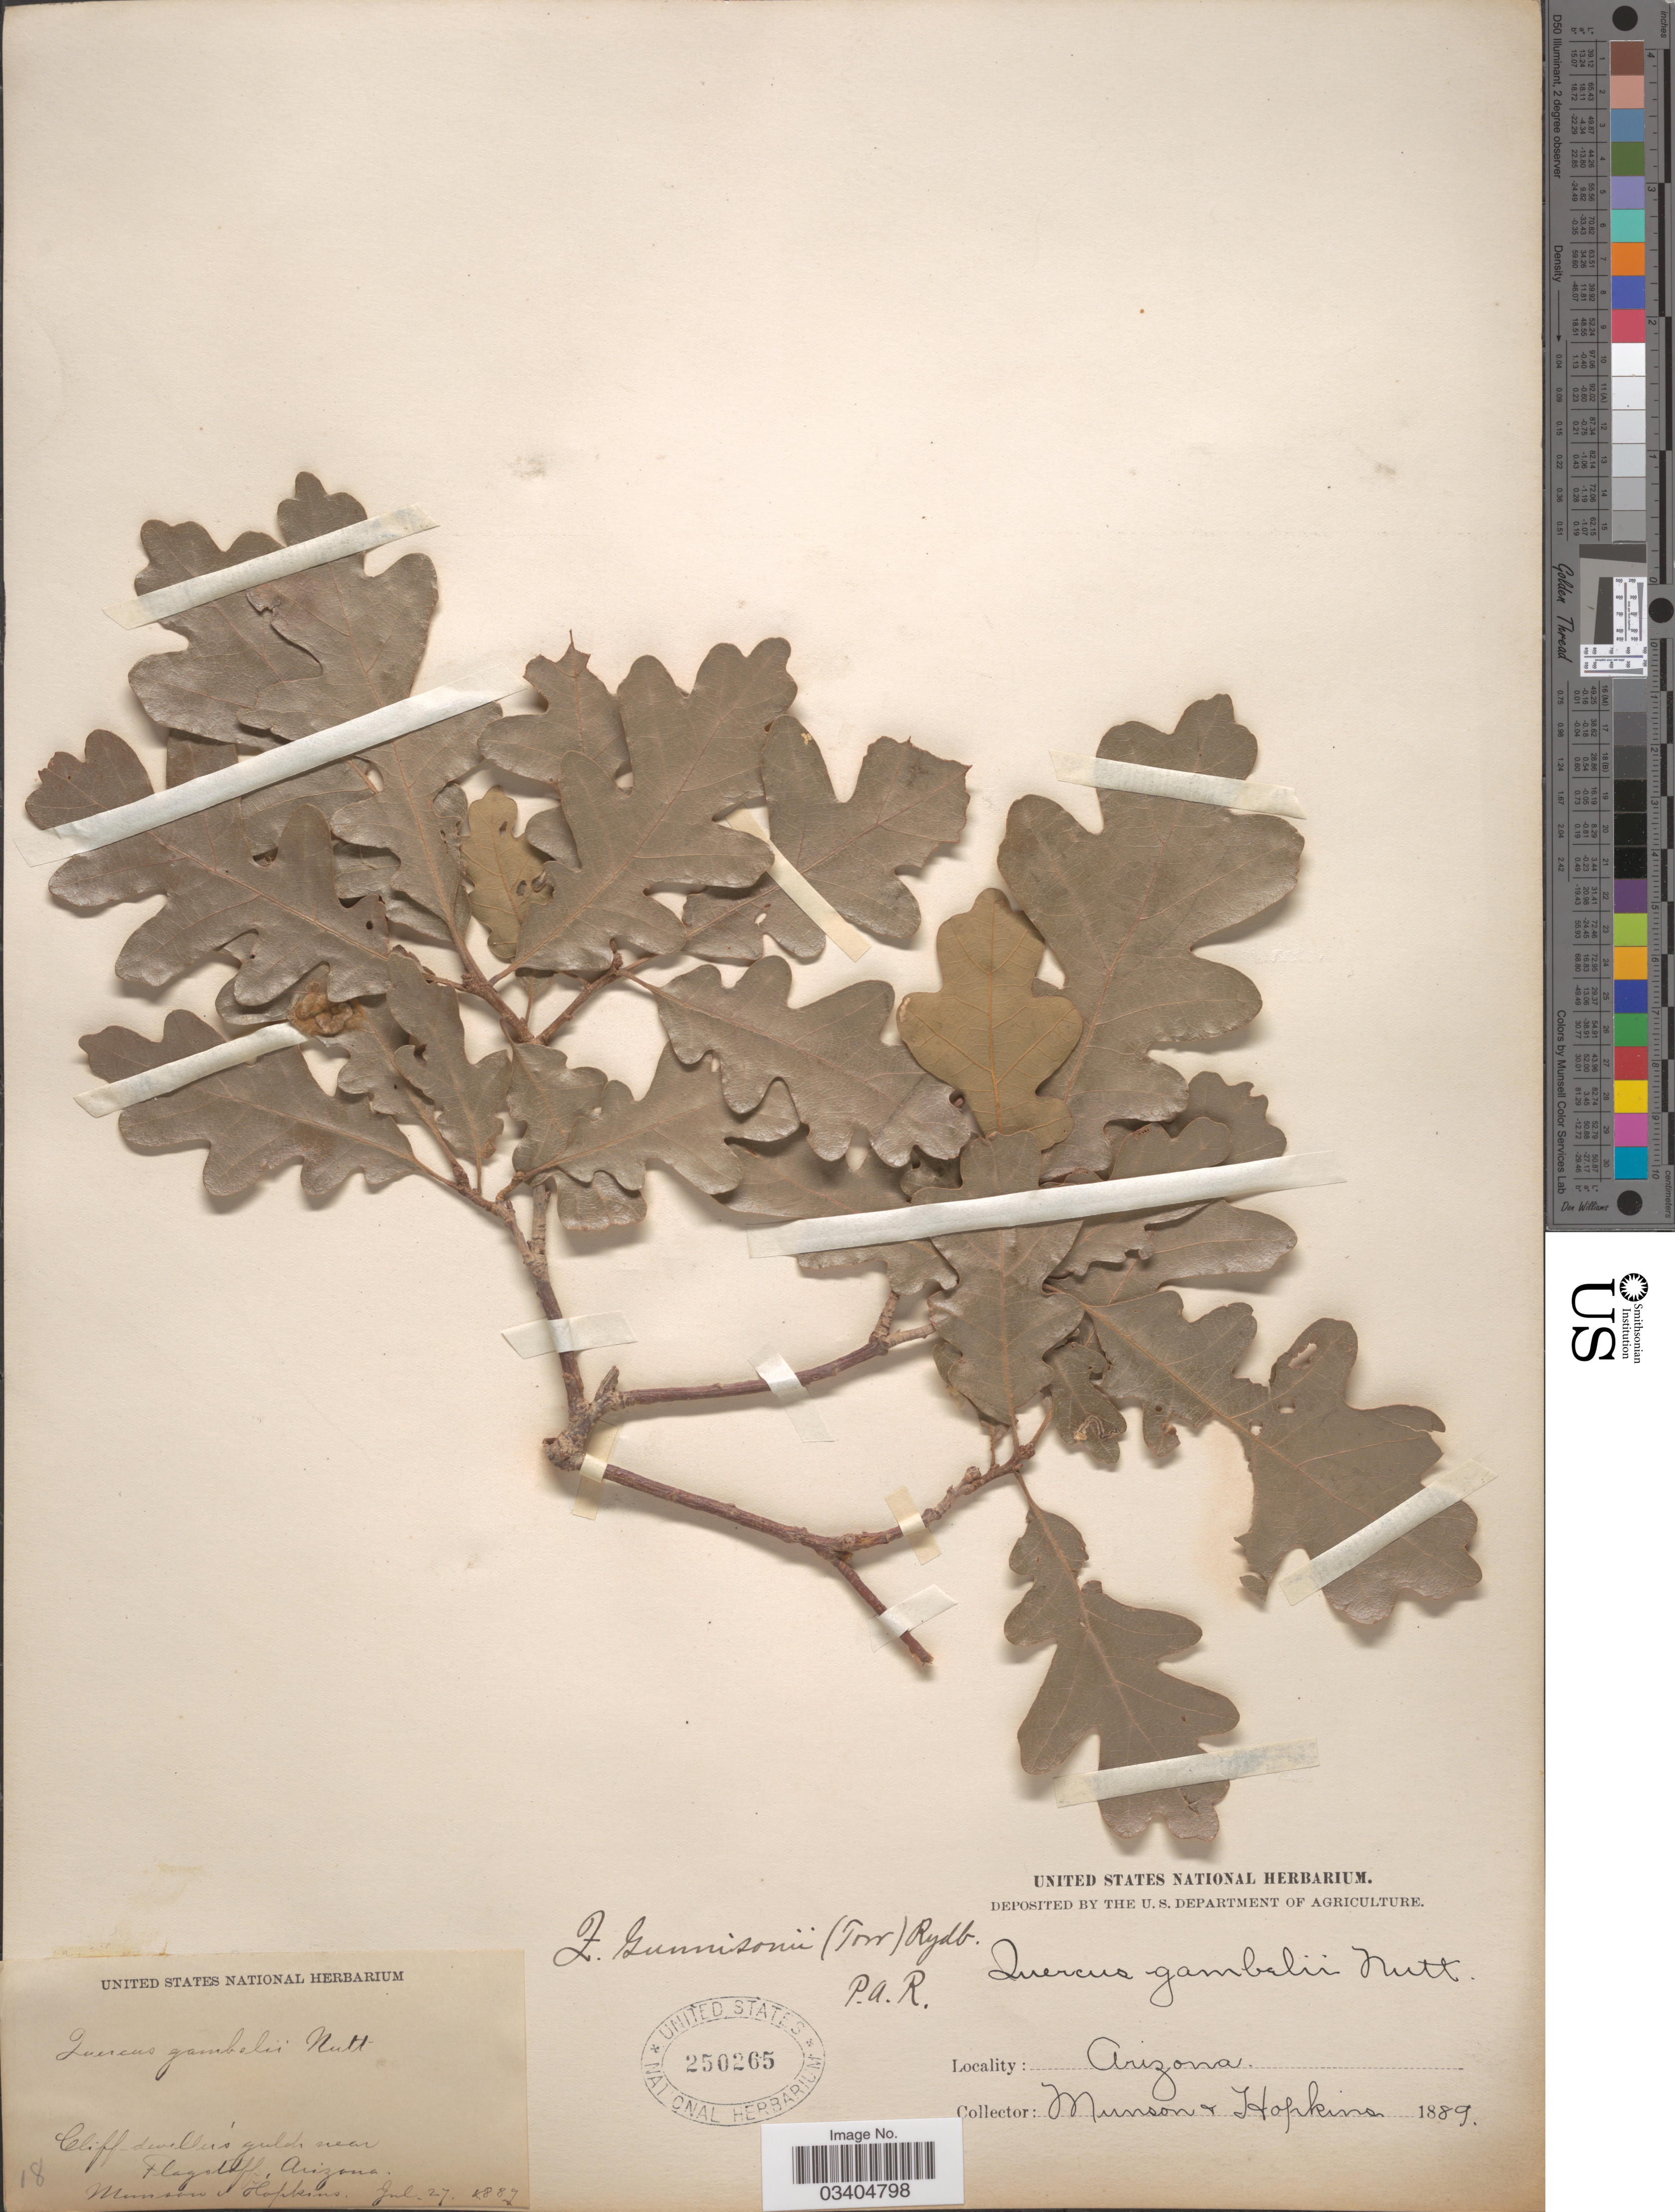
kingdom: Plantae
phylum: Tracheophyta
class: Magnoliopsida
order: Fagales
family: Fagaceae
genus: Quercus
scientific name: Quercus gambelii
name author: Nutt.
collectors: -. Munson & -- Hopkins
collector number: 18?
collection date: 1889-07-27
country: United States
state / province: Arizona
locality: Near Flagstaff.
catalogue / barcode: US 250265